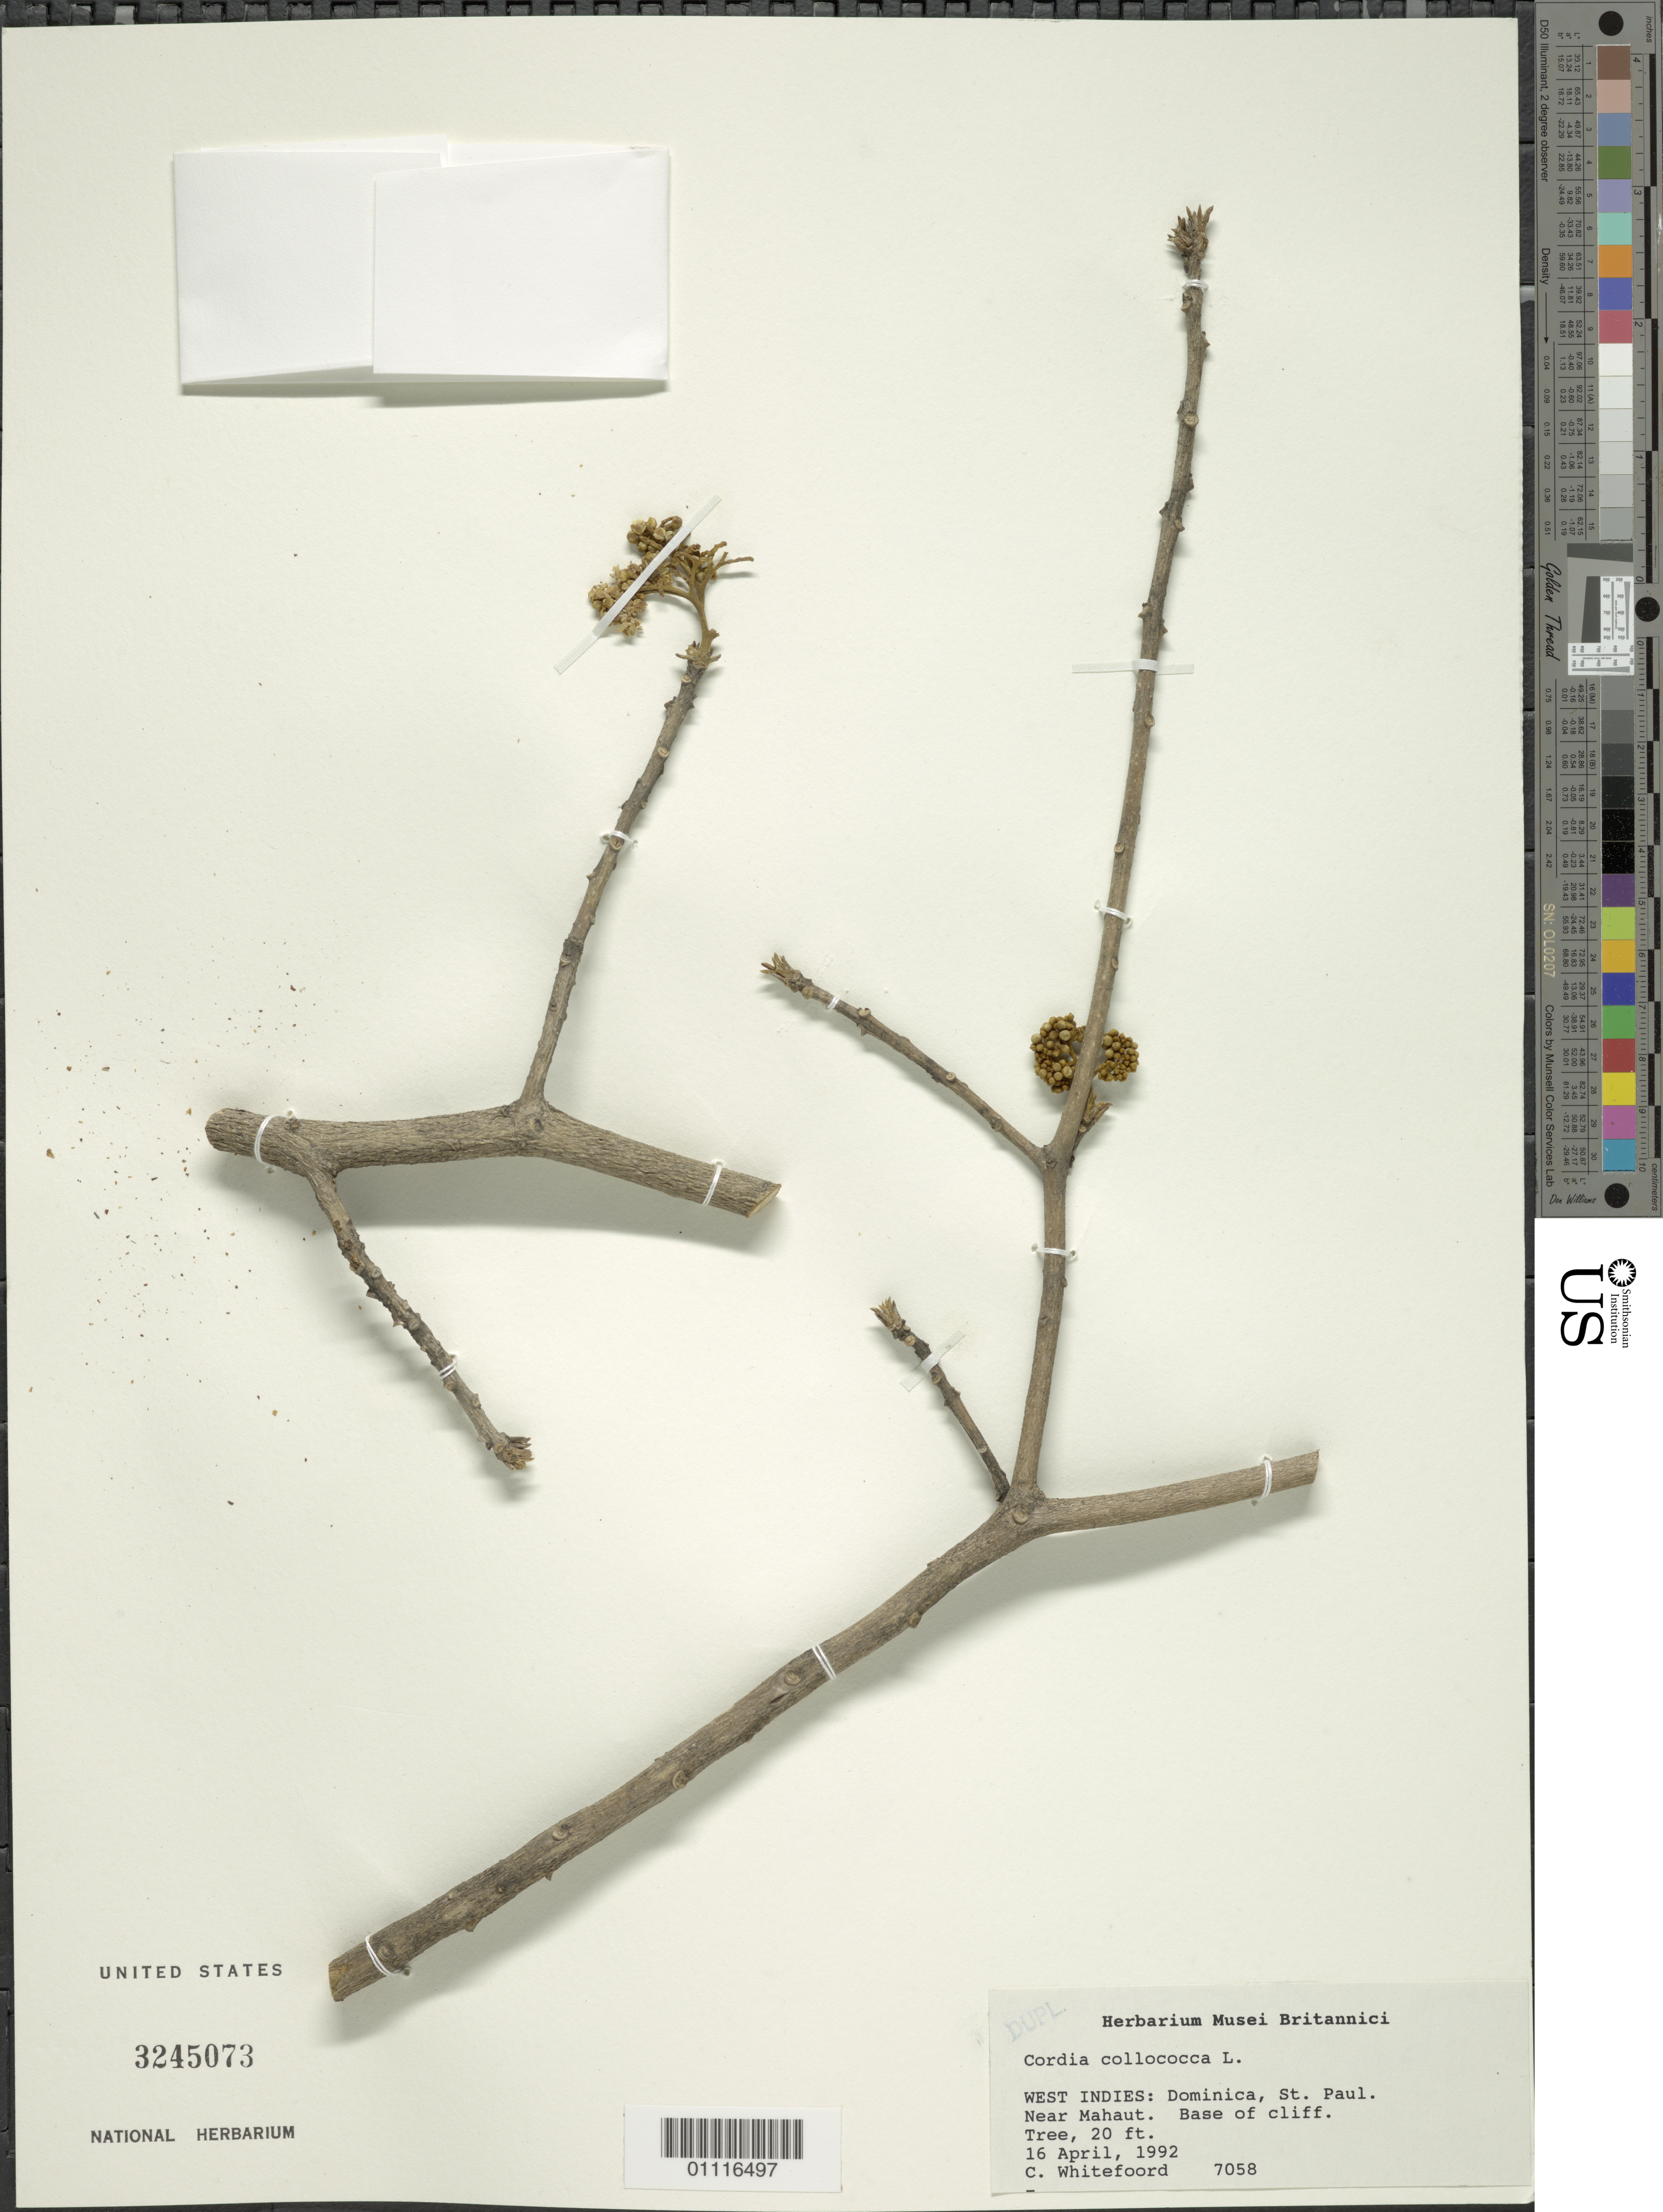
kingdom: Plantae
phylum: Tracheophyta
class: Magnoliopsida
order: Boraginales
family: Cordiaceae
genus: Cordia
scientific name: Cordia collococca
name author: L.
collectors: C. Whitefoord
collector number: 7058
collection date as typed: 16 Apr 1992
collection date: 1992-04-16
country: Dominica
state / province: St. Paul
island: Dominica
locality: Near Mahaut. Base of cliff.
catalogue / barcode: US 3245073